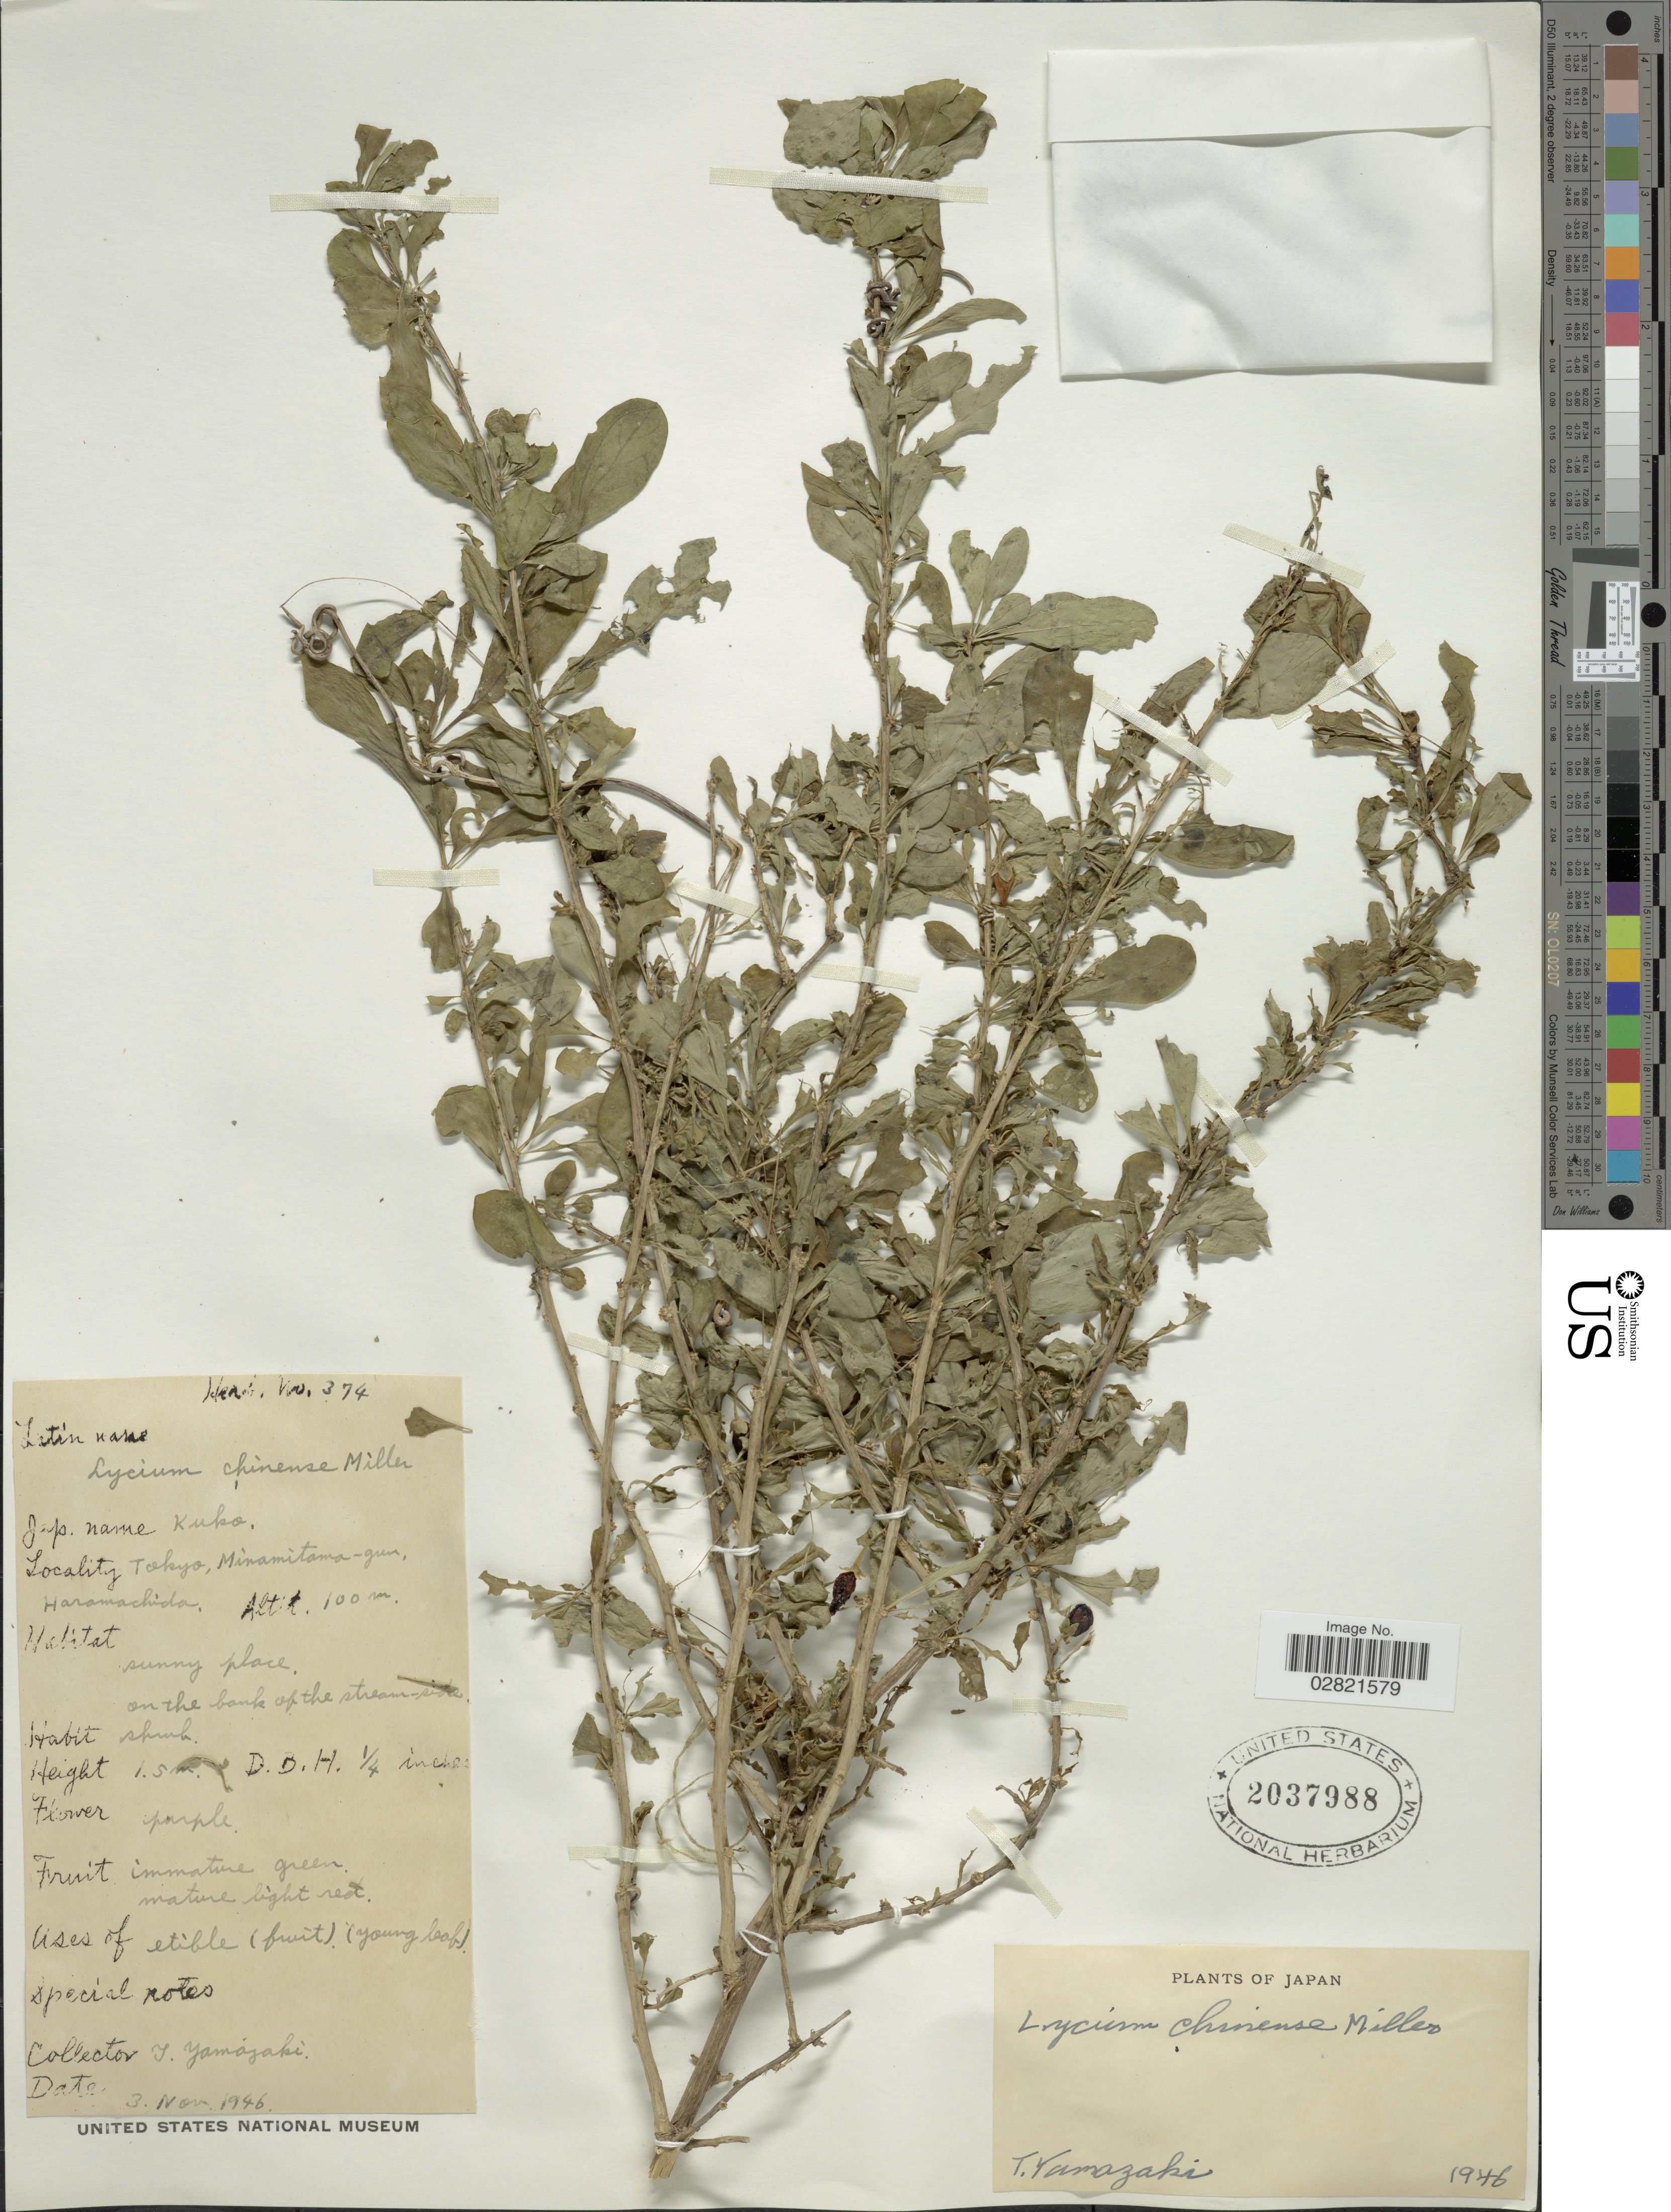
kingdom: Plantae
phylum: Tracheophyta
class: Magnoliopsida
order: Solanales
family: Solanaceae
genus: Lycium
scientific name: Lycium chinense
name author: Mill.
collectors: T. Yamazaki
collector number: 374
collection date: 1946-11-03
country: Japan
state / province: Tokyo, Federal City of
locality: Tokyo, Minamitama-gun, Haramachida.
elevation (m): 100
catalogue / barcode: US 2037988